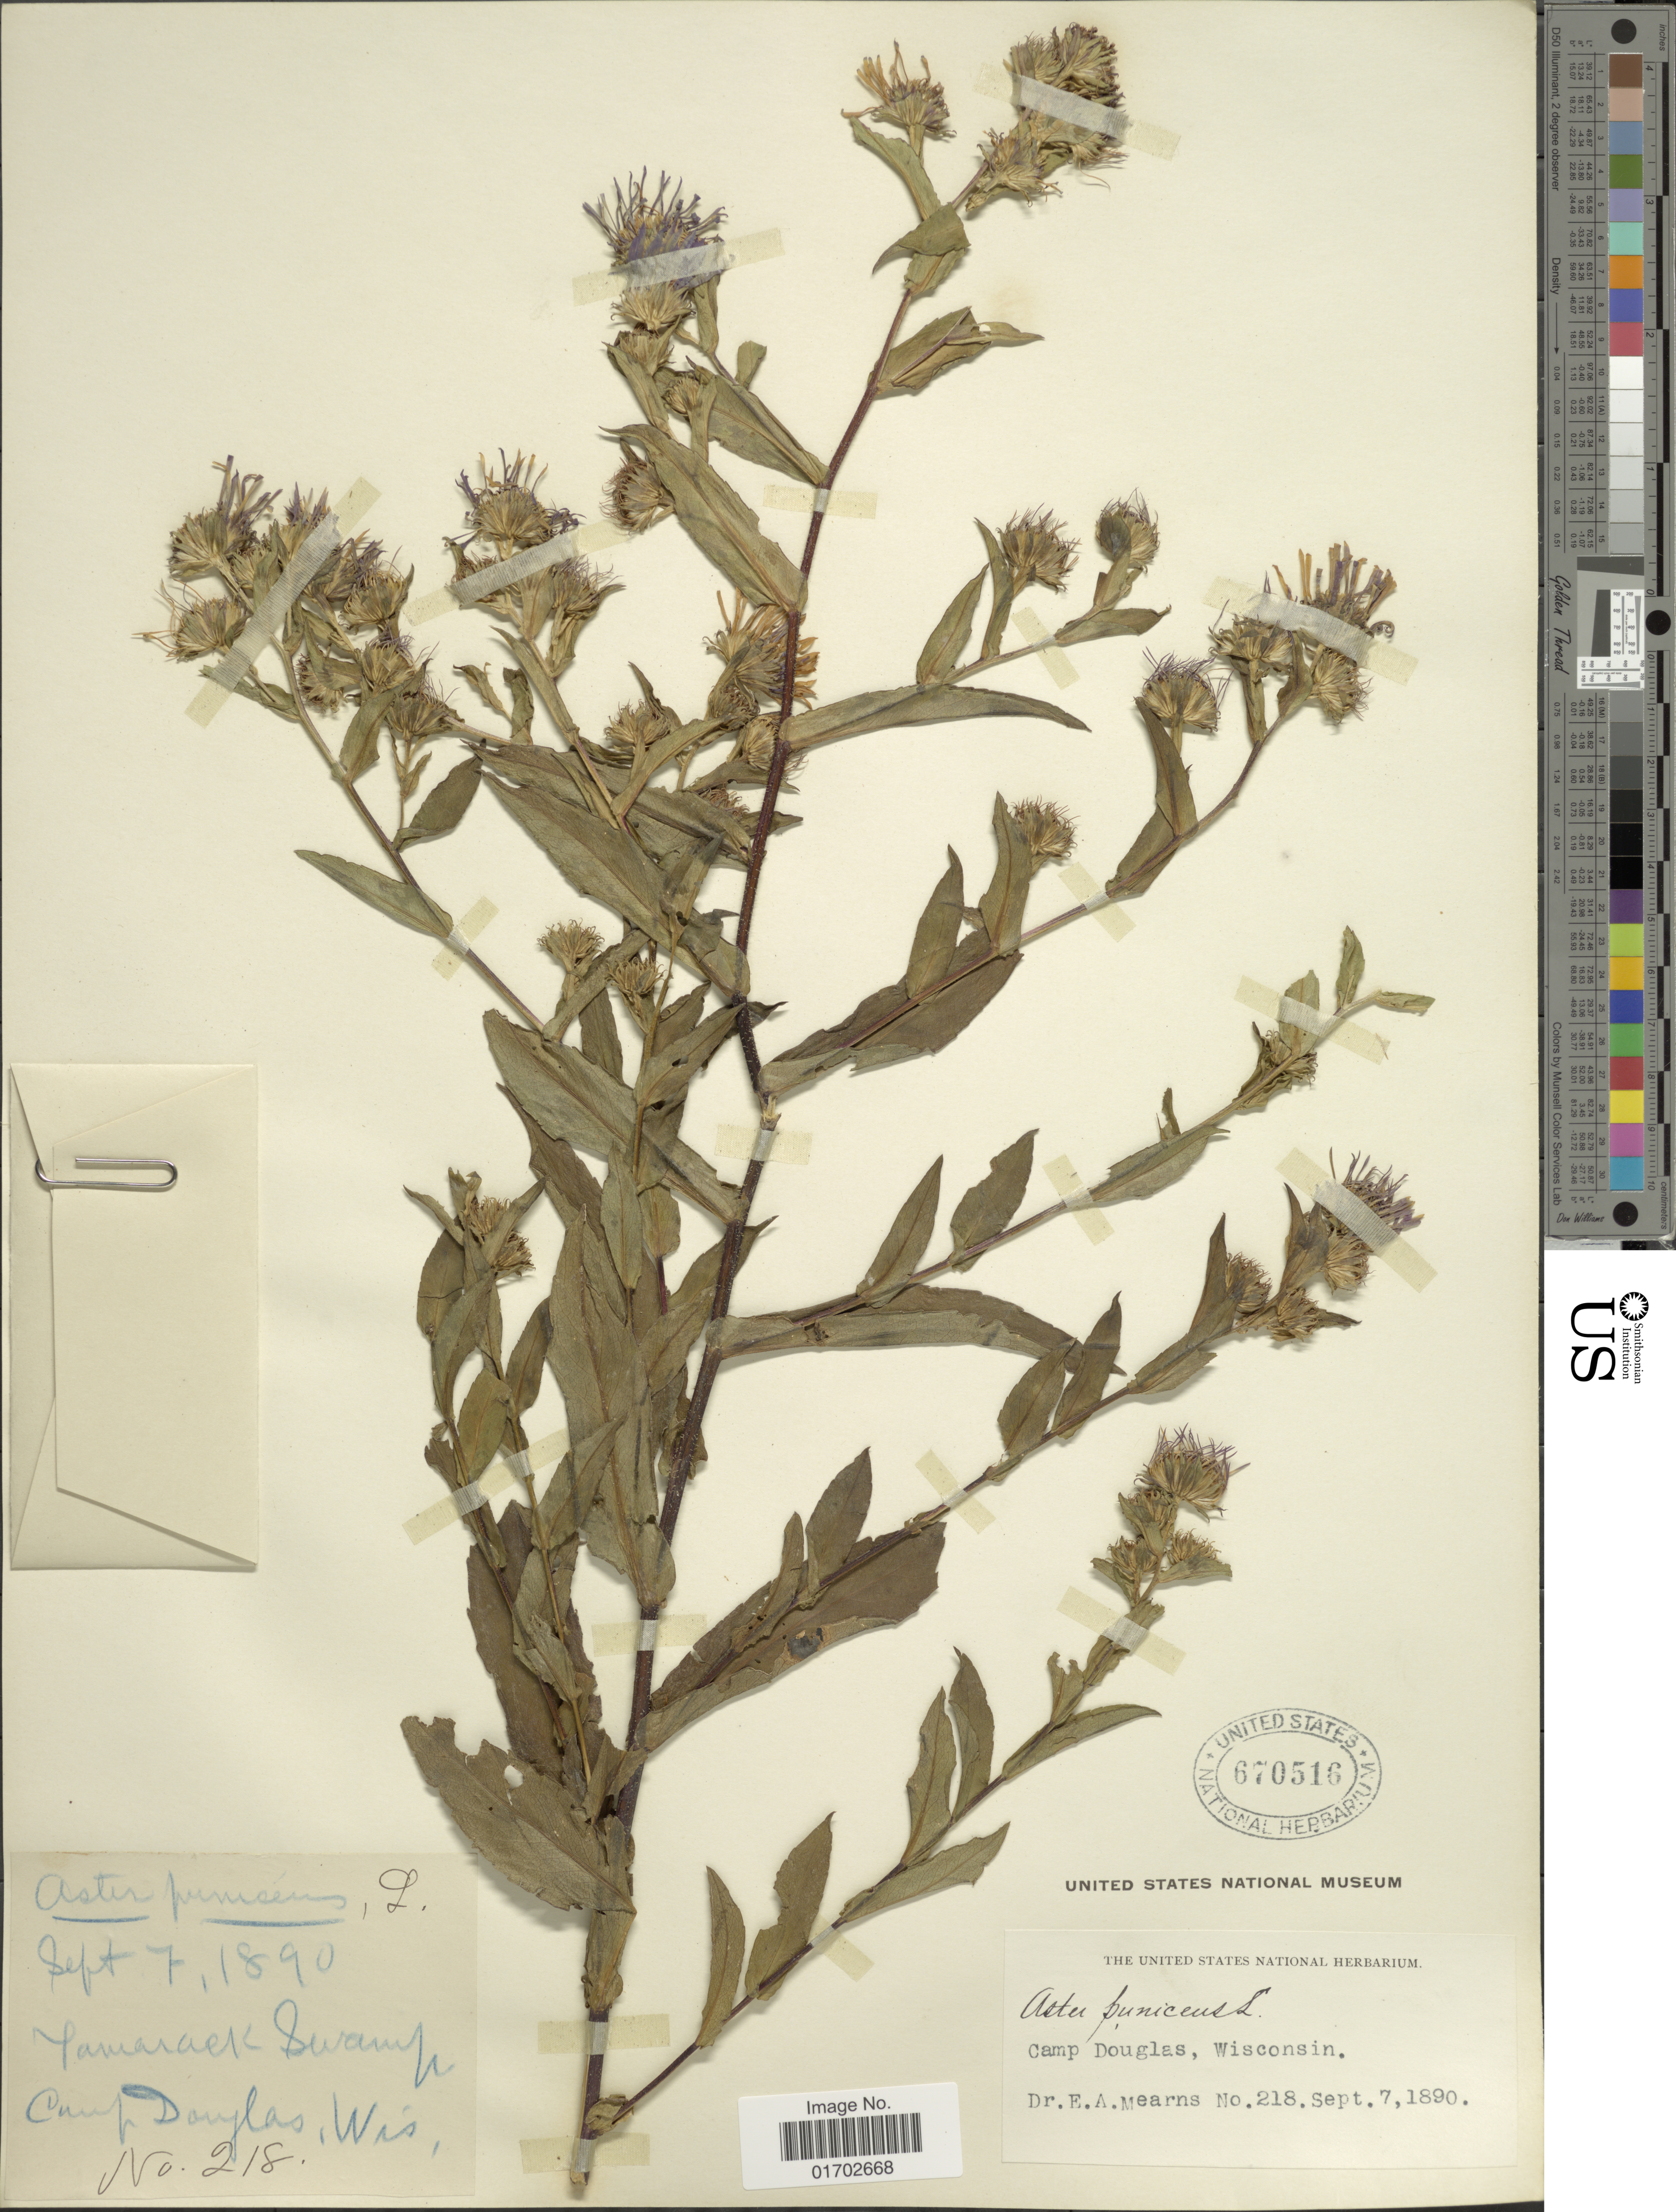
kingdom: Plantae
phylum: Tracheophyta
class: Magnoliopsida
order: Asterales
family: Asteraceae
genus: Symphyotrichum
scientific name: Symphyotrichum puniceum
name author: (L.) Á. Löve & D. Löve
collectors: E. A. Mearns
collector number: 218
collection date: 1890-09-07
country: United States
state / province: Wisconsin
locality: Tamaracj, Swamp, Camp Douglas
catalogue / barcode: US 670516